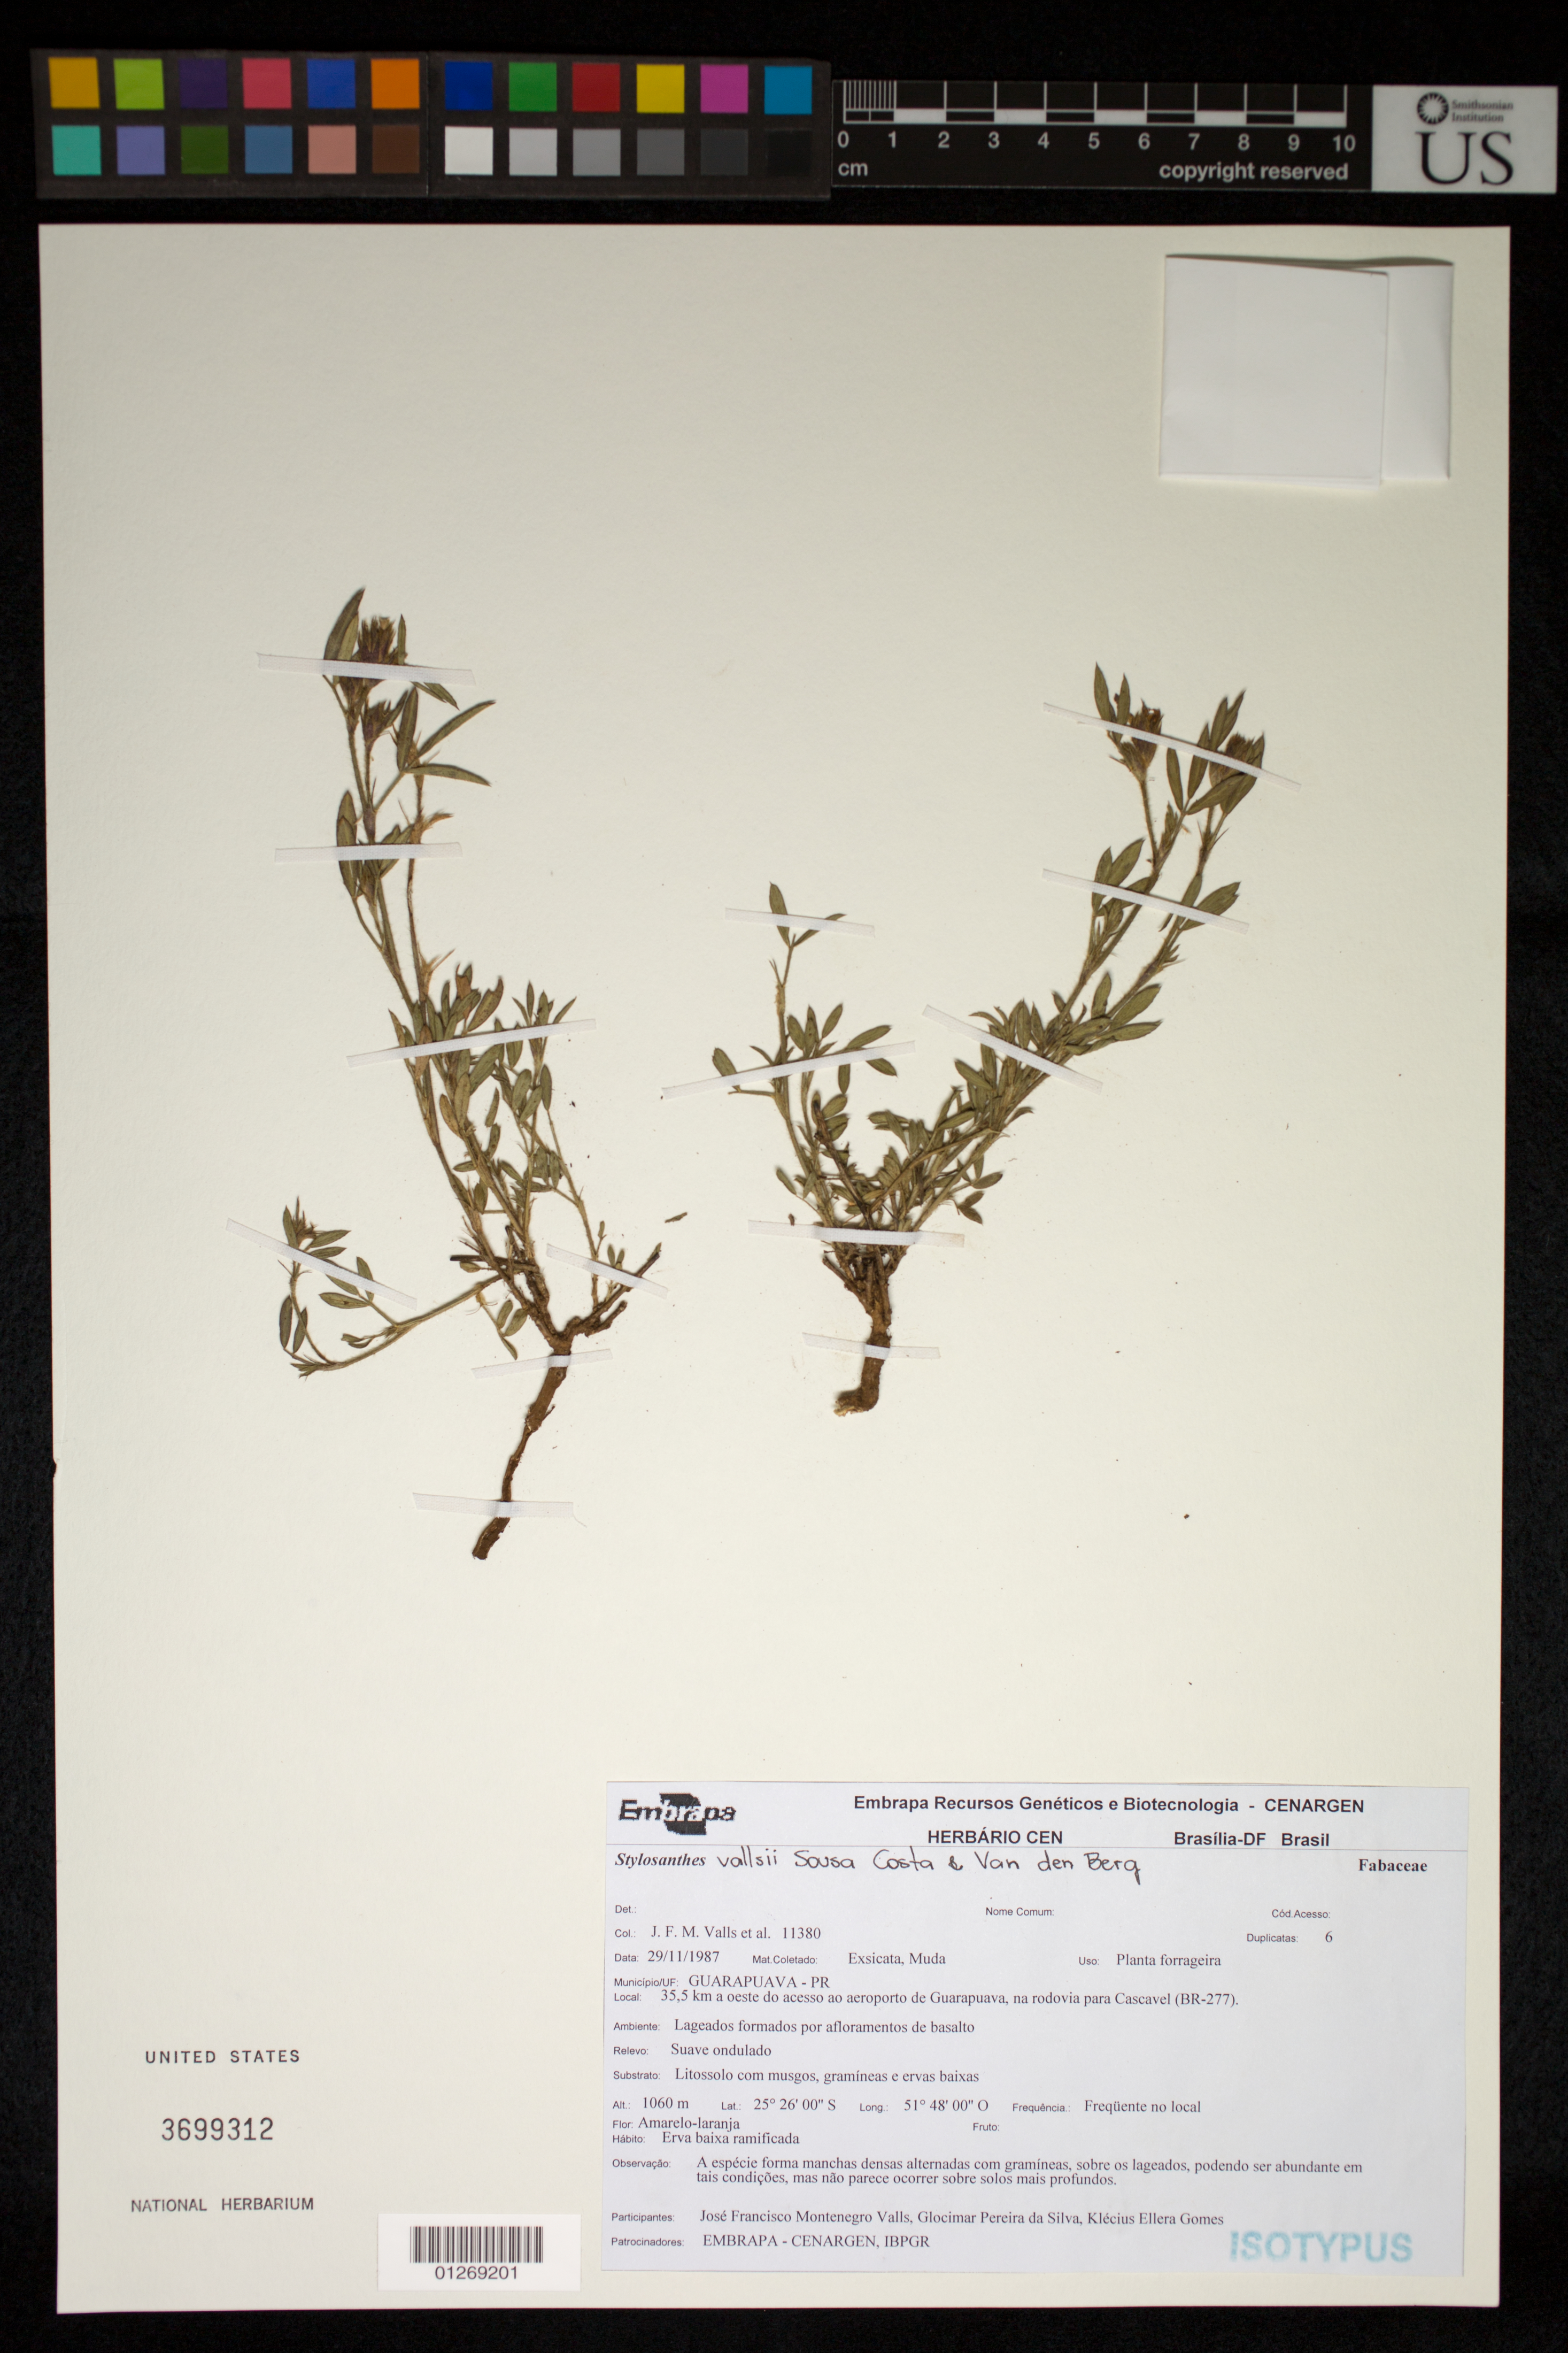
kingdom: Plantae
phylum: Tracheophyta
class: Magnoliopsida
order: Fabales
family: Fabaceae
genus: Stylosanthes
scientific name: Stylosanthes vallsii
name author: Sousa Costa & Van den Berg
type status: Isotype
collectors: J. F. M. Valls, G. Silva & K. E. Gomes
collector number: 11380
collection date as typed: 29 Nov 1987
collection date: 1987-11-29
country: Brazil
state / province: Paraná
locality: Guarapuava - PR. 35.5 km a oeste do acesso ao aeroporto de Guarapuava, na rodovia para Cascavel (BR-277)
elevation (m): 1060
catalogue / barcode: US 3699312